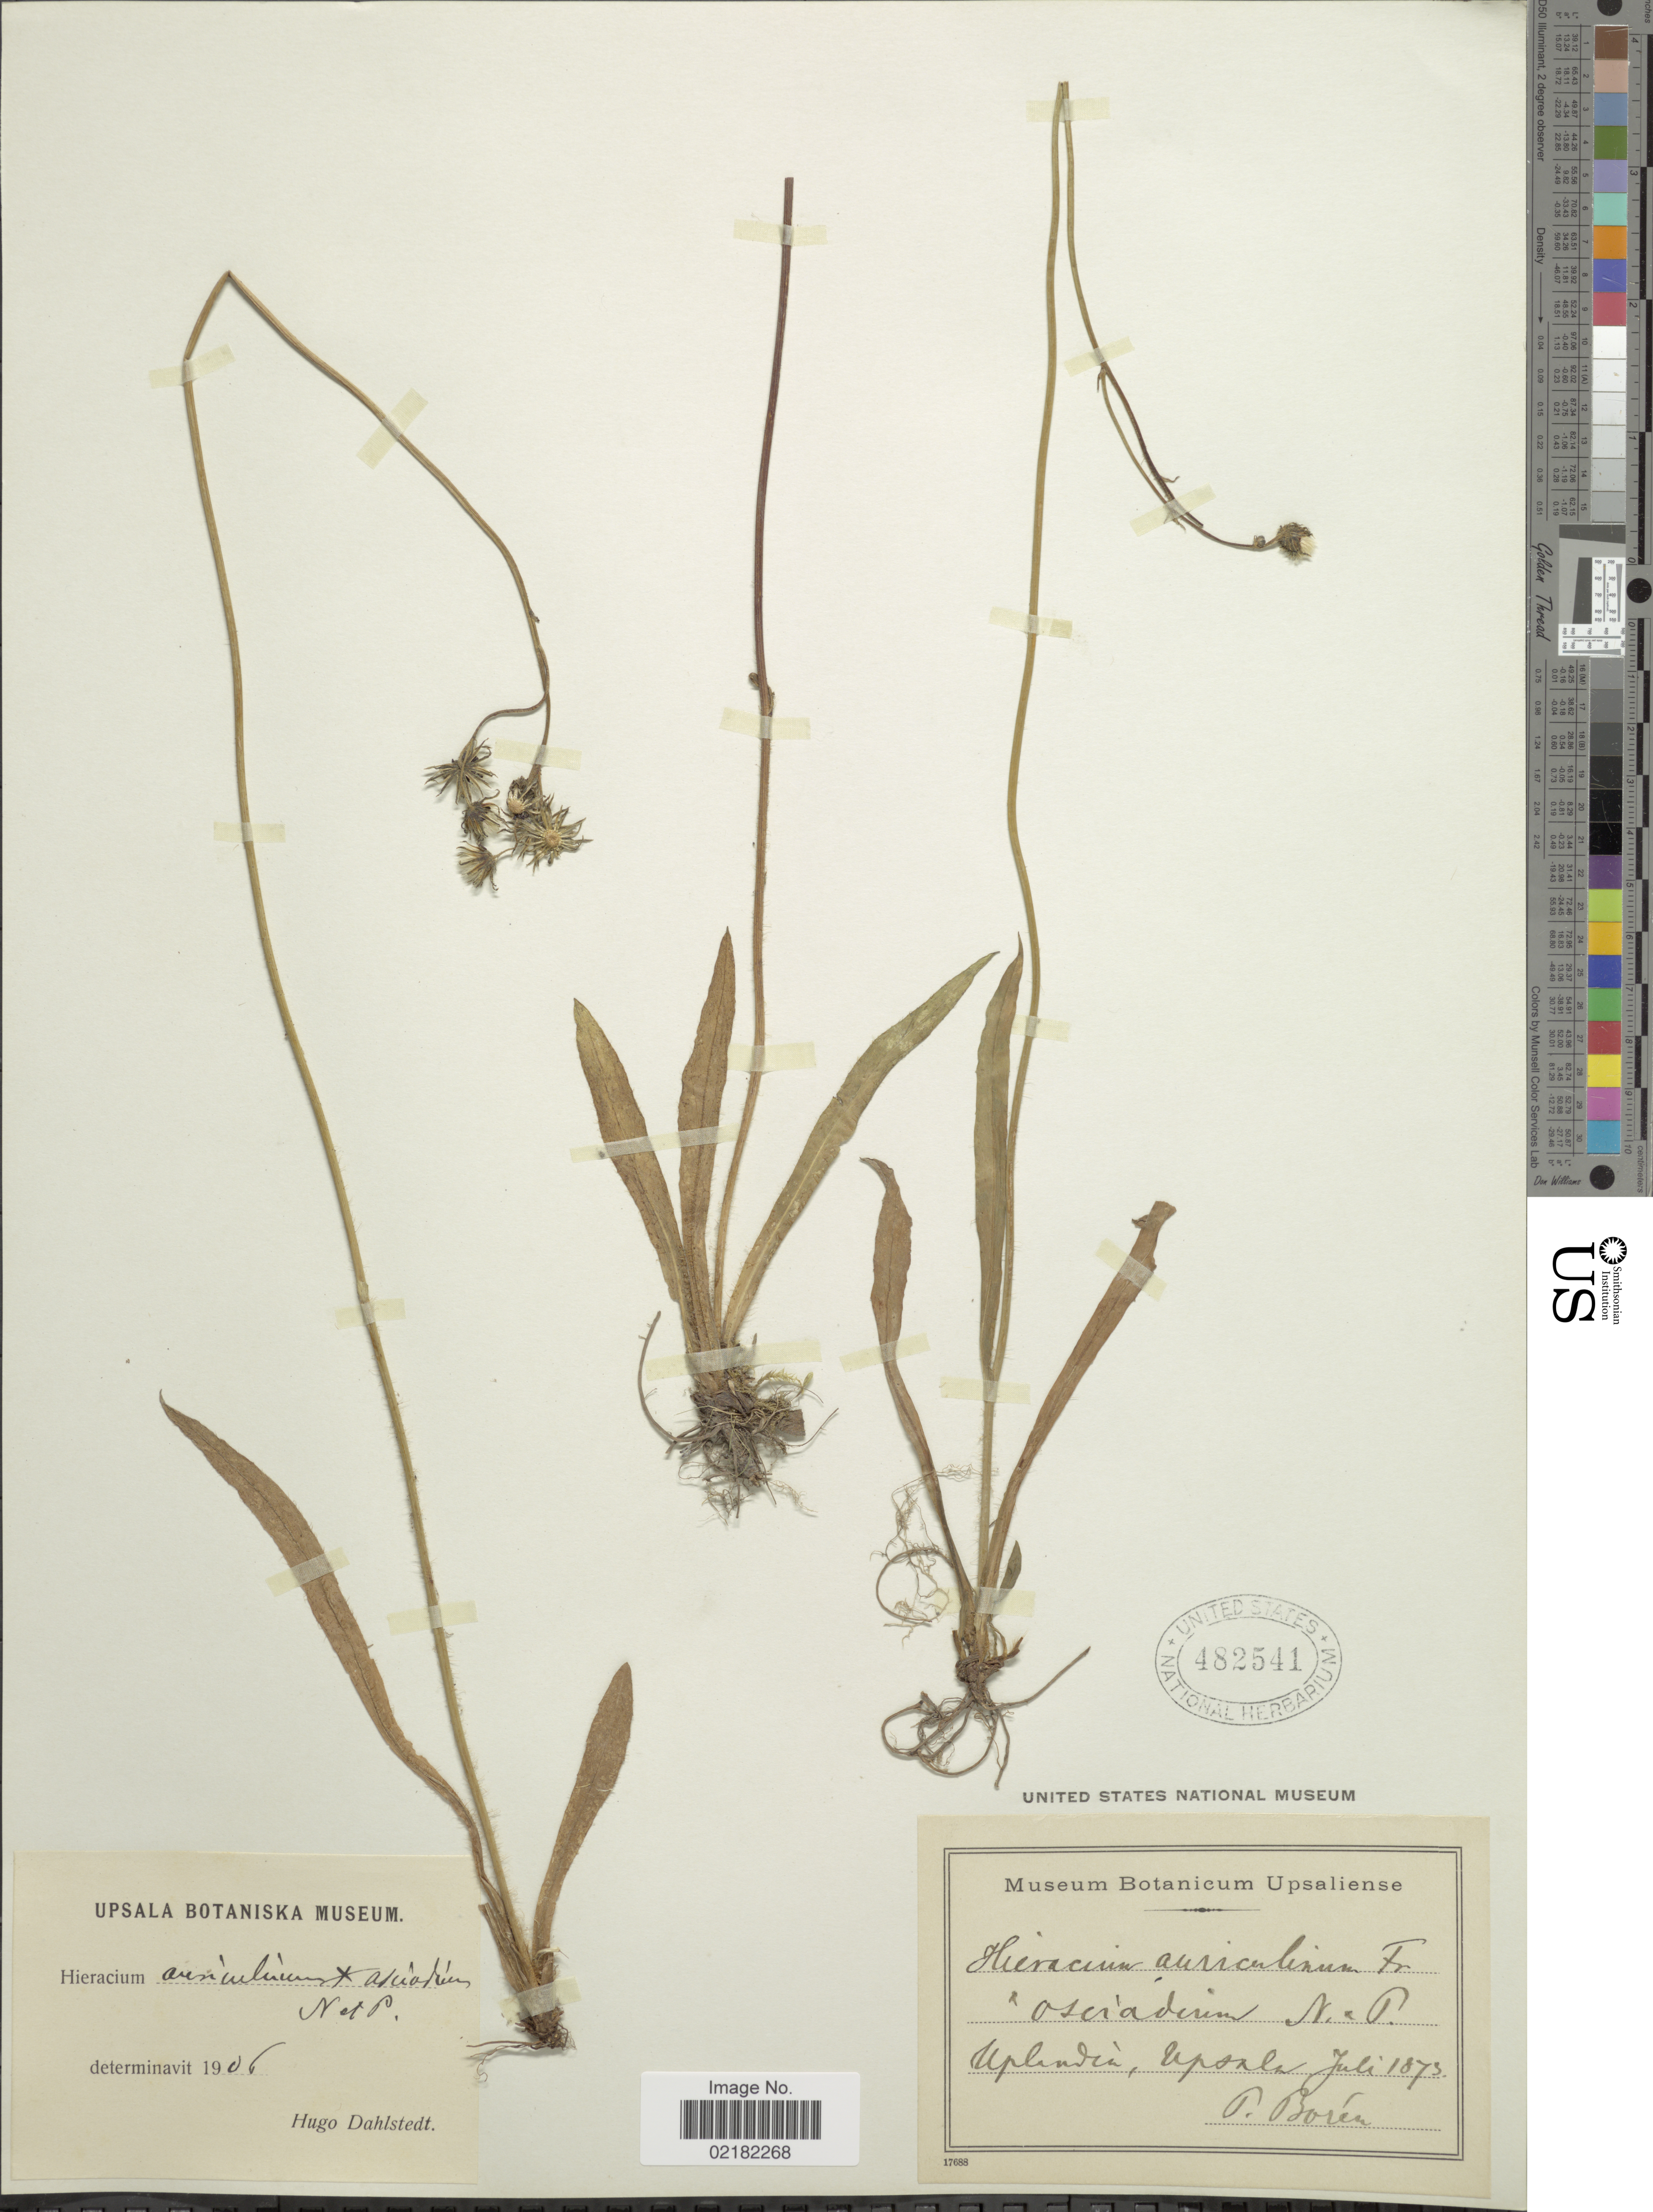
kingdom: Plantae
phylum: Tracheophyta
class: Magnoliopsida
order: Asterales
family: Asteraceae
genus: Pilosella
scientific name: Pilosella dubia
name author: (L.) F.W. Schultz & Sch. Bip.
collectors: P. Borén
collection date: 1873-07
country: Sweden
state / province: Uppsala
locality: Oseraderim N.P., Uplandia, Upsala. [interpreted]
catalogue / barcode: US 482541